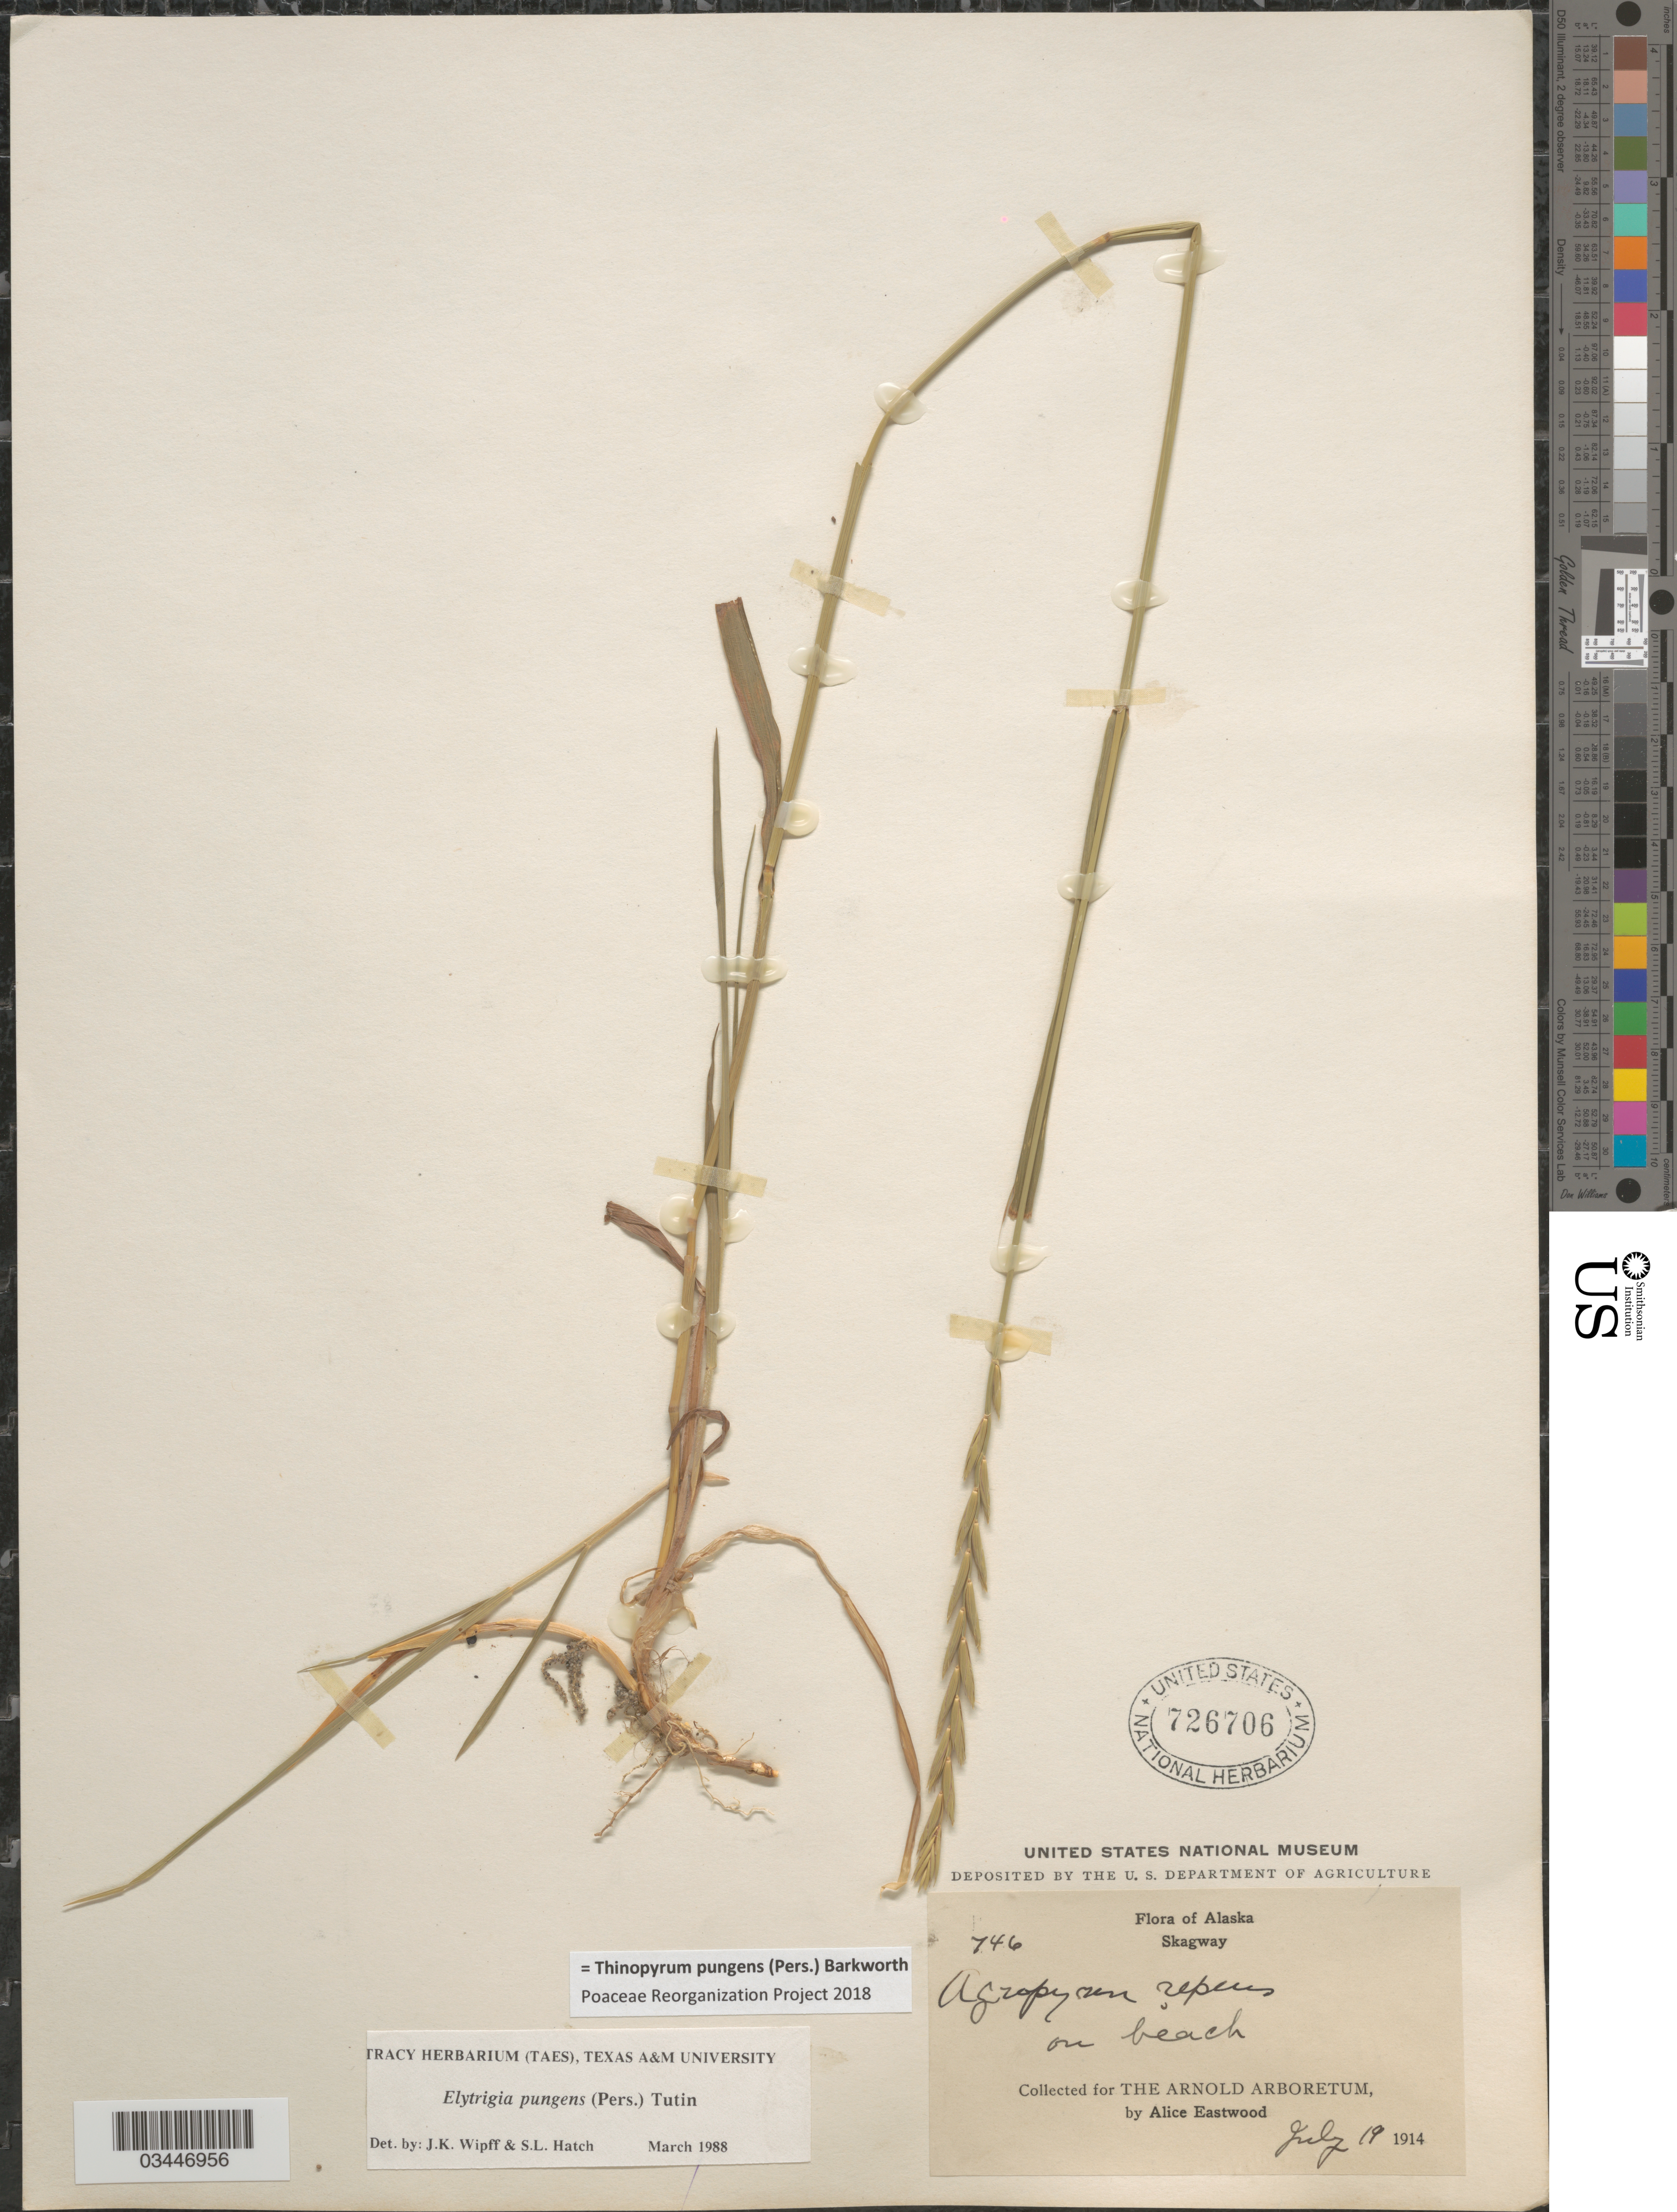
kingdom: Plantae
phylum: Tracheophyta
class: Liliopsida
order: Poales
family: Poaceae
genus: Thinopyrum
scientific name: Thinopyrum pungens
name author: (Pers.) Barkworth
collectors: A. Eastwood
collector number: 746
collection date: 1914-07-19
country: United States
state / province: Alaska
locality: Skagway. On beach.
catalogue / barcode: US 726706